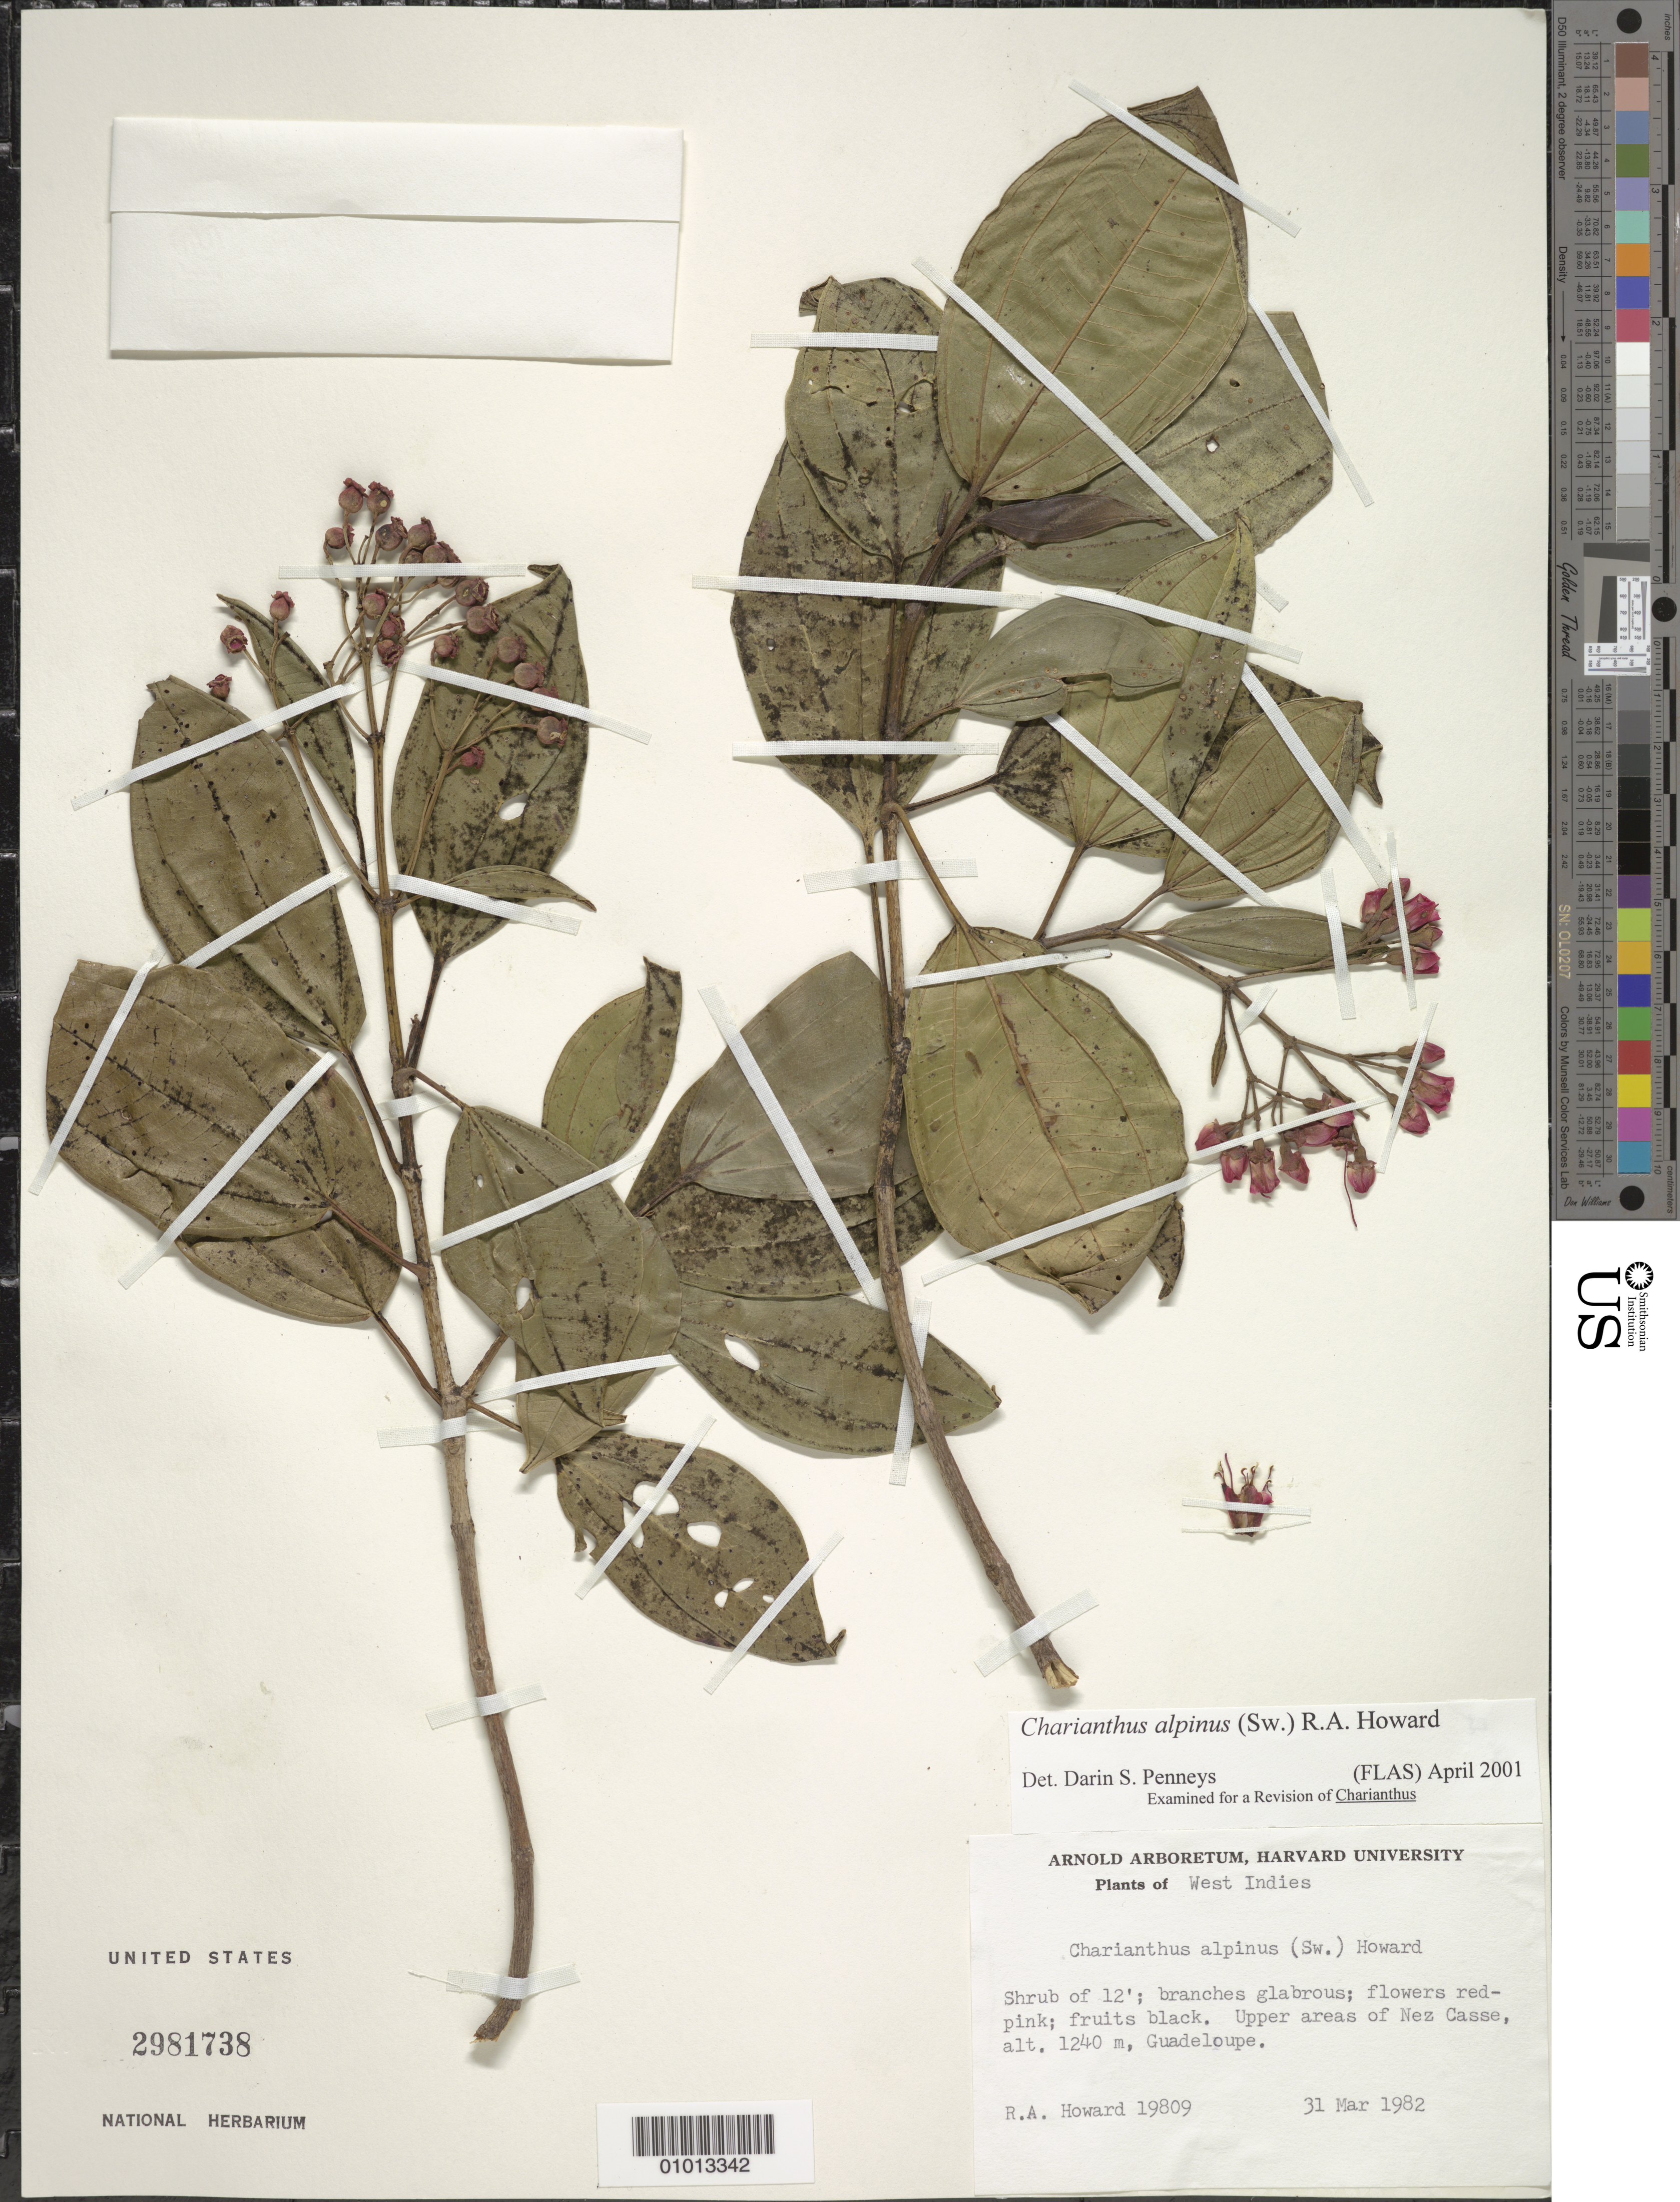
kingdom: Plantae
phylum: Tracheophyta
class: Magnoliopsida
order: Myrtales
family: Melastomataceae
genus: Charianthus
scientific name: Charianthus alpinus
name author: (Sw.) R.A. Howard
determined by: Penneys, D. S.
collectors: R. A. Howard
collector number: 19809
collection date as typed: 31 Mar 1982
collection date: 1982-03-31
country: Guadeloupe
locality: Upper areas of Nez Casse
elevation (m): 1240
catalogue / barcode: US 2981738